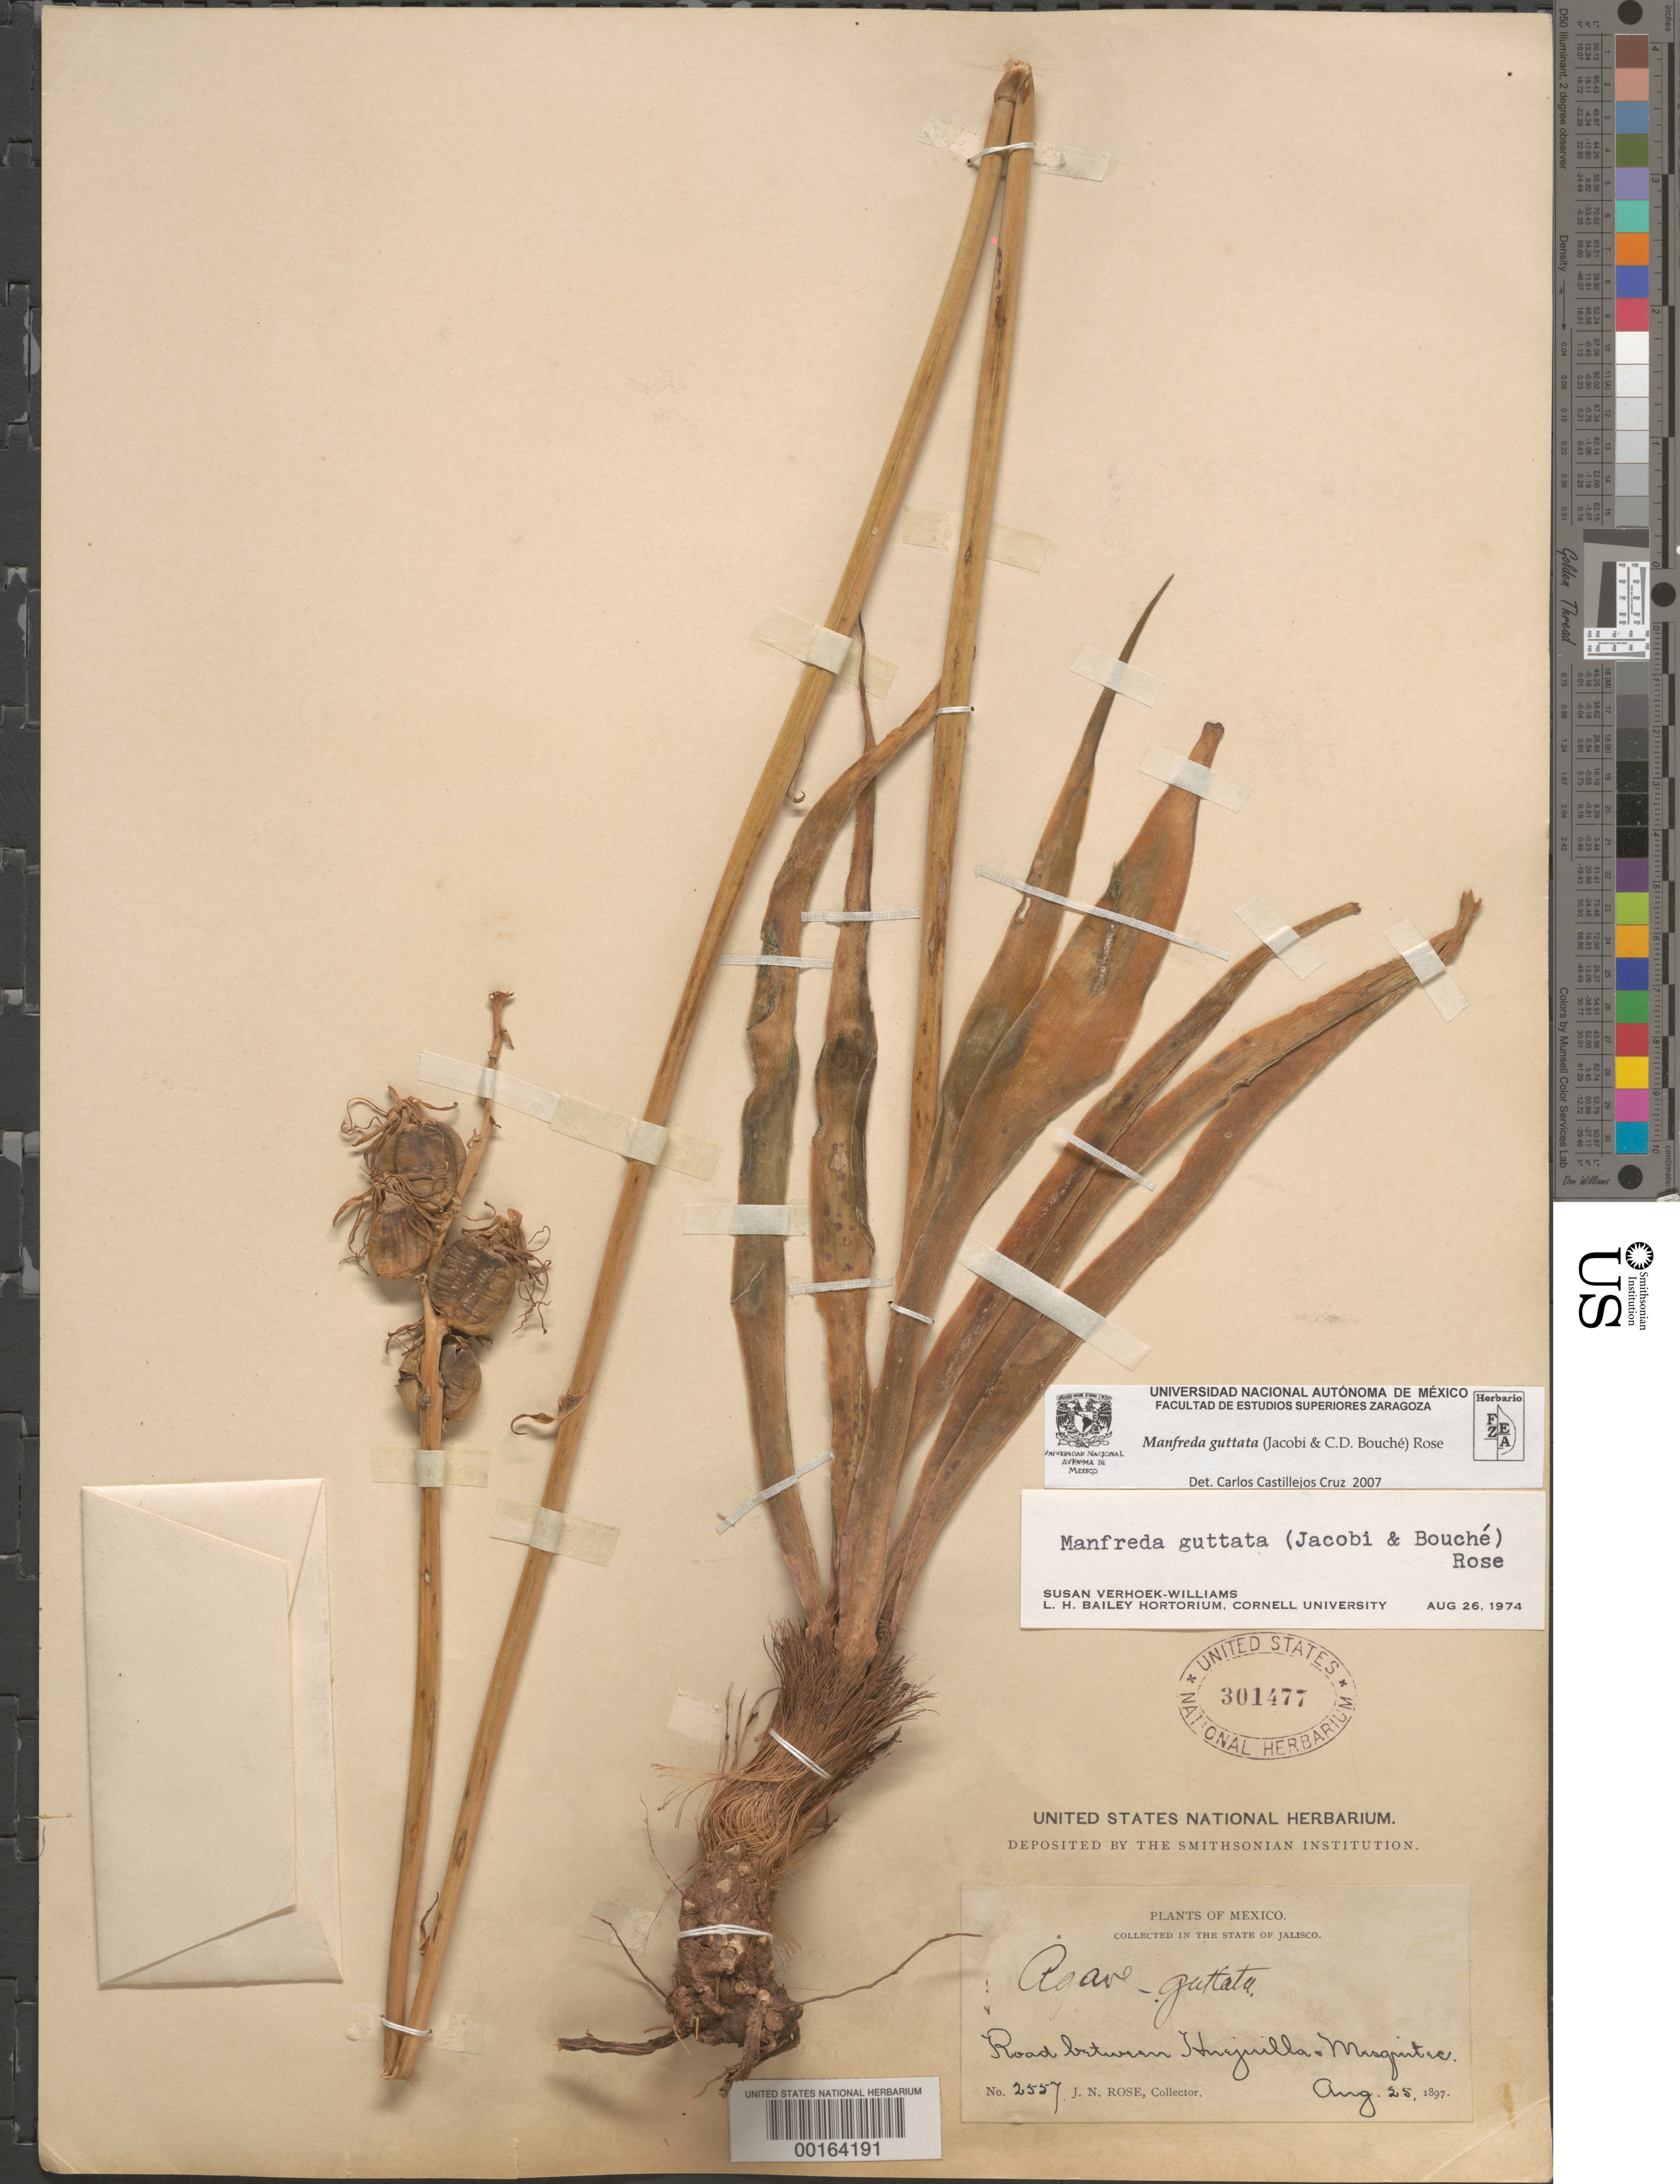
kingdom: Plantae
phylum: Tracheophyta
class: Liliopsida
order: Asparagales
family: Asparagaceae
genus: Manfreda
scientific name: Manfreda guttata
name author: (Jacobi & C.D. Bouché) Rose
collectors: J. N. Rose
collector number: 2557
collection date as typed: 25 Aug 1897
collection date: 1897-08-25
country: Mexico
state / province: Jalisco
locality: Road between Huejuilla and Mesquitic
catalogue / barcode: US 301477